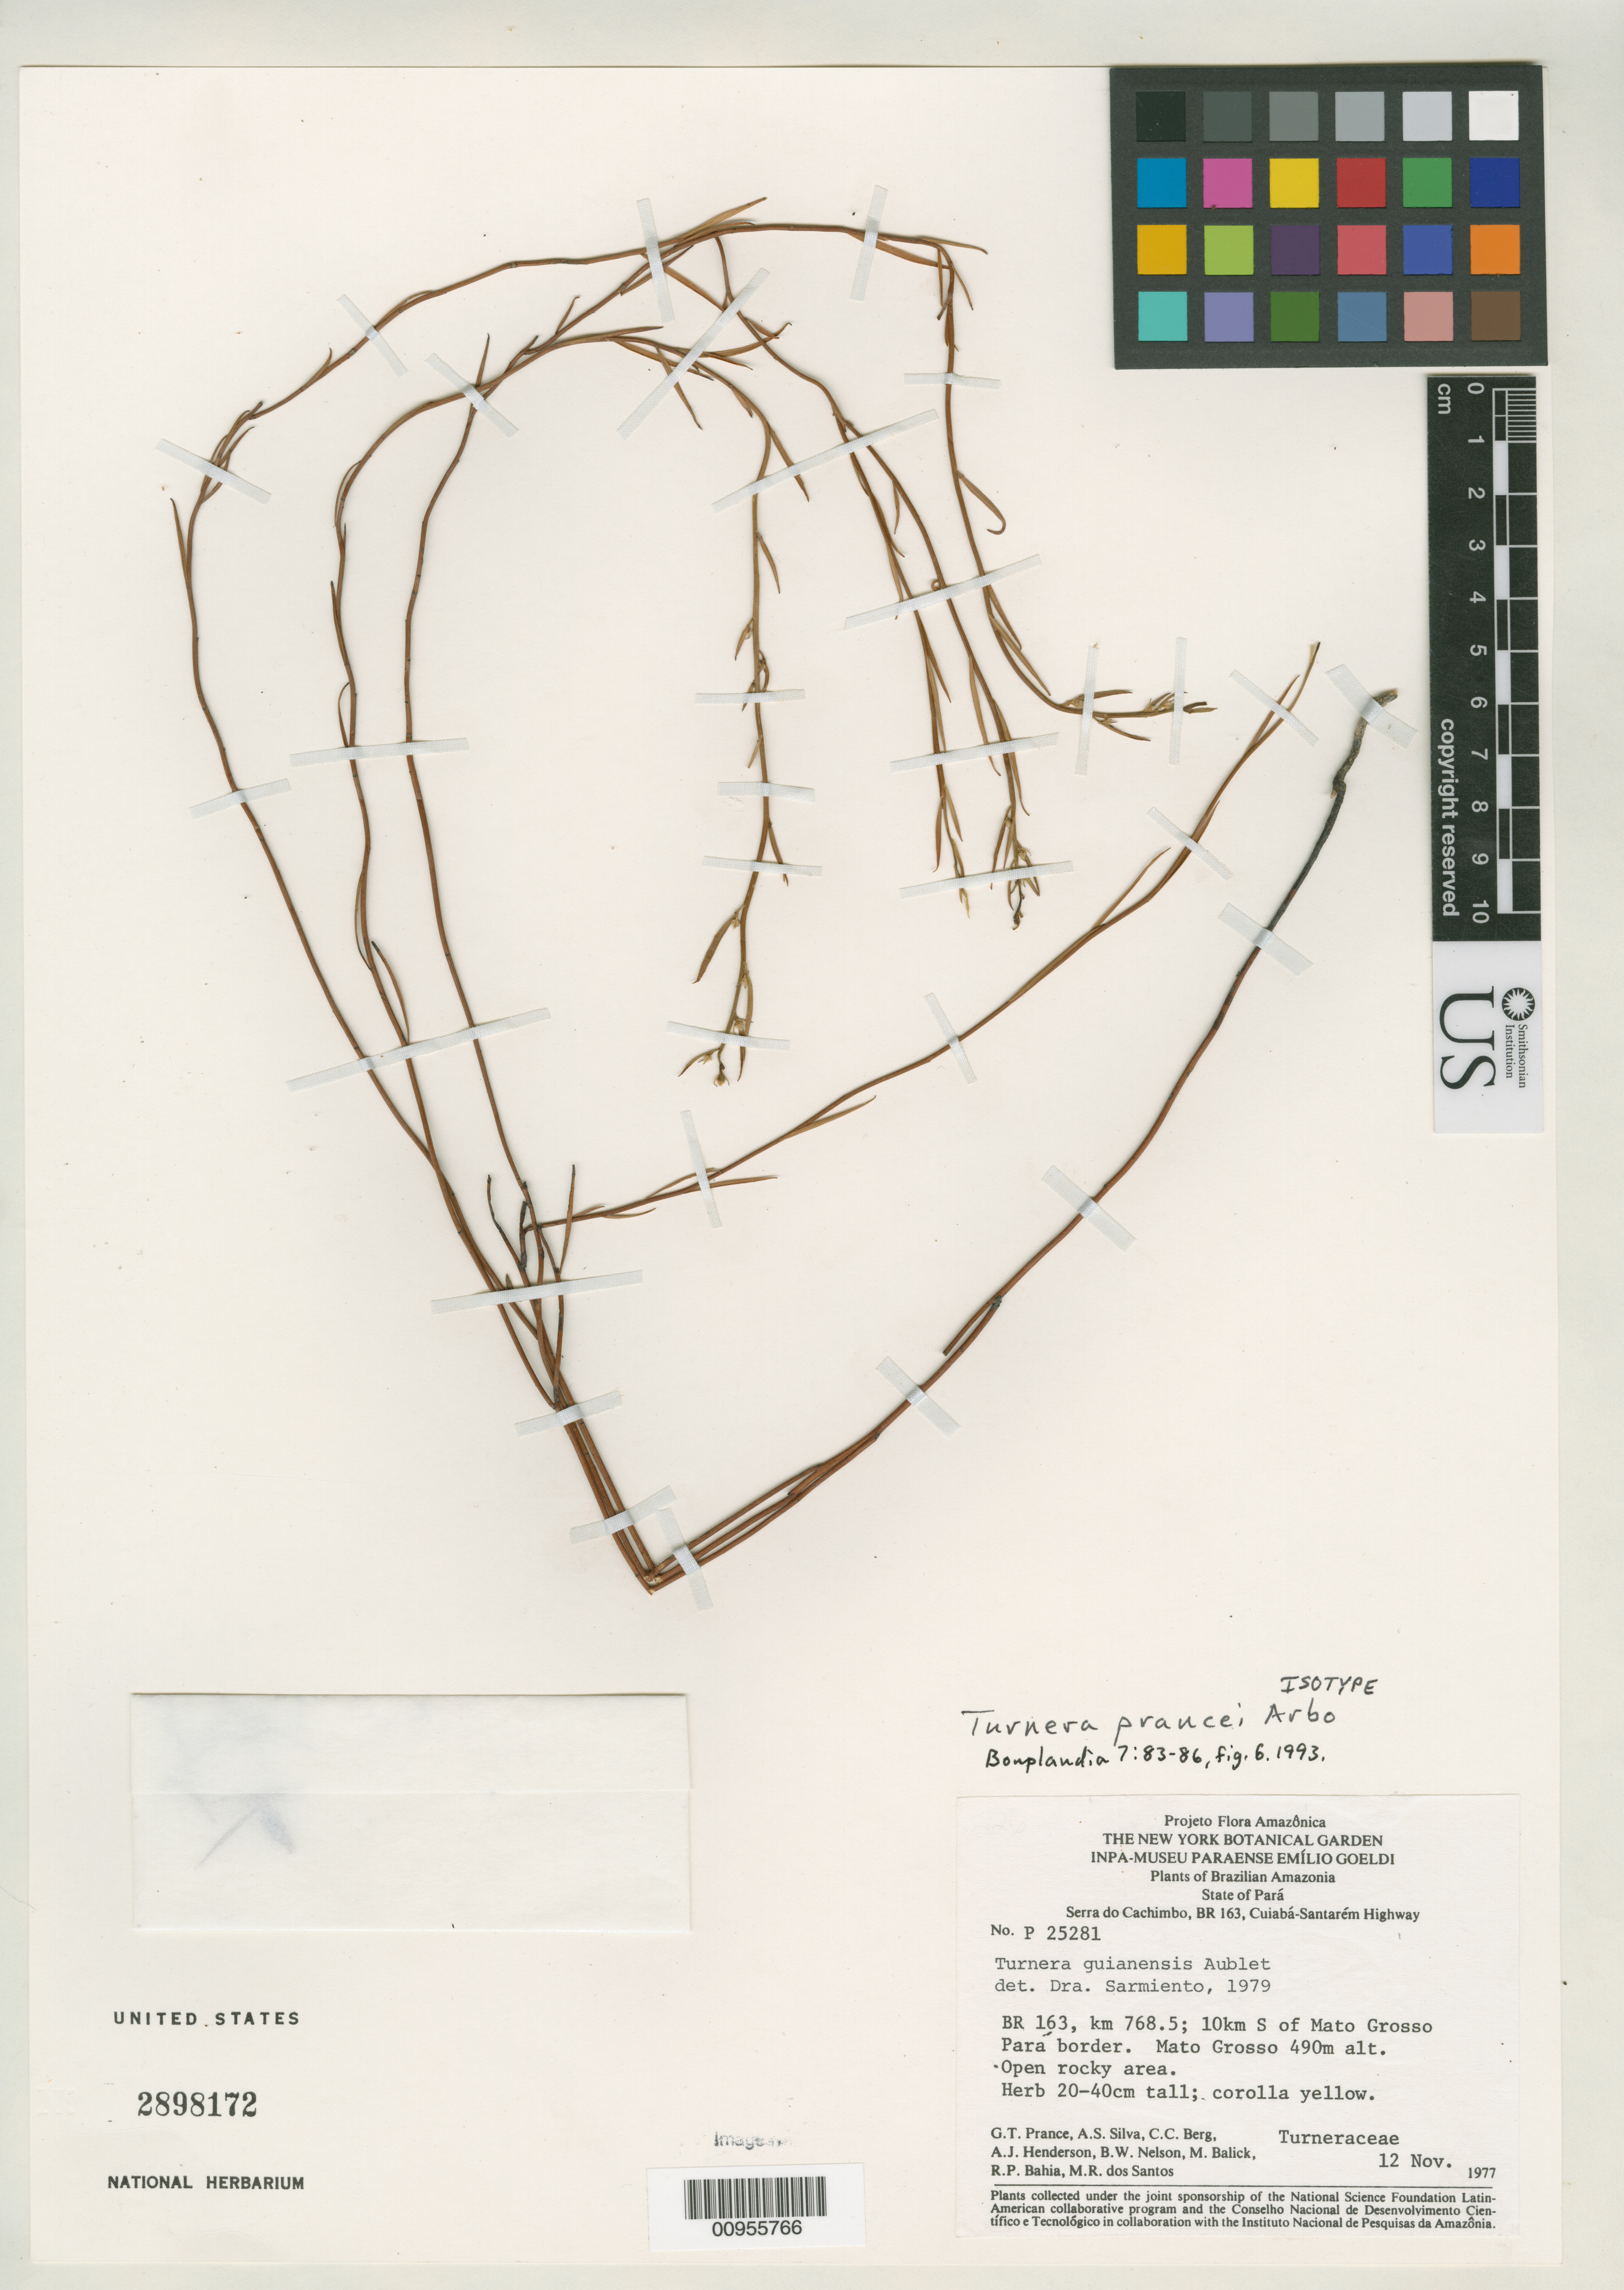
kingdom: Plantae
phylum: Tracheophyta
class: Magnoliopsida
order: Malpighiales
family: Turneraceae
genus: Turnera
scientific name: Turnera prancei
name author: Arbo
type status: Isotype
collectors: G. T. Prance & et al.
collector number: P 25281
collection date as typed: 12 Nov 1977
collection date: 1977-11-12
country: Brazil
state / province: Mato Grosso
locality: Serra do Cachimbo, BR 163, Cuiabá - Santarém Highway. BR 163, km 768.5; 10 km S of Mato Grosso Pará border. Mato Grosso.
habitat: Open rocky area.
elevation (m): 490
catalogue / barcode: US 2898172